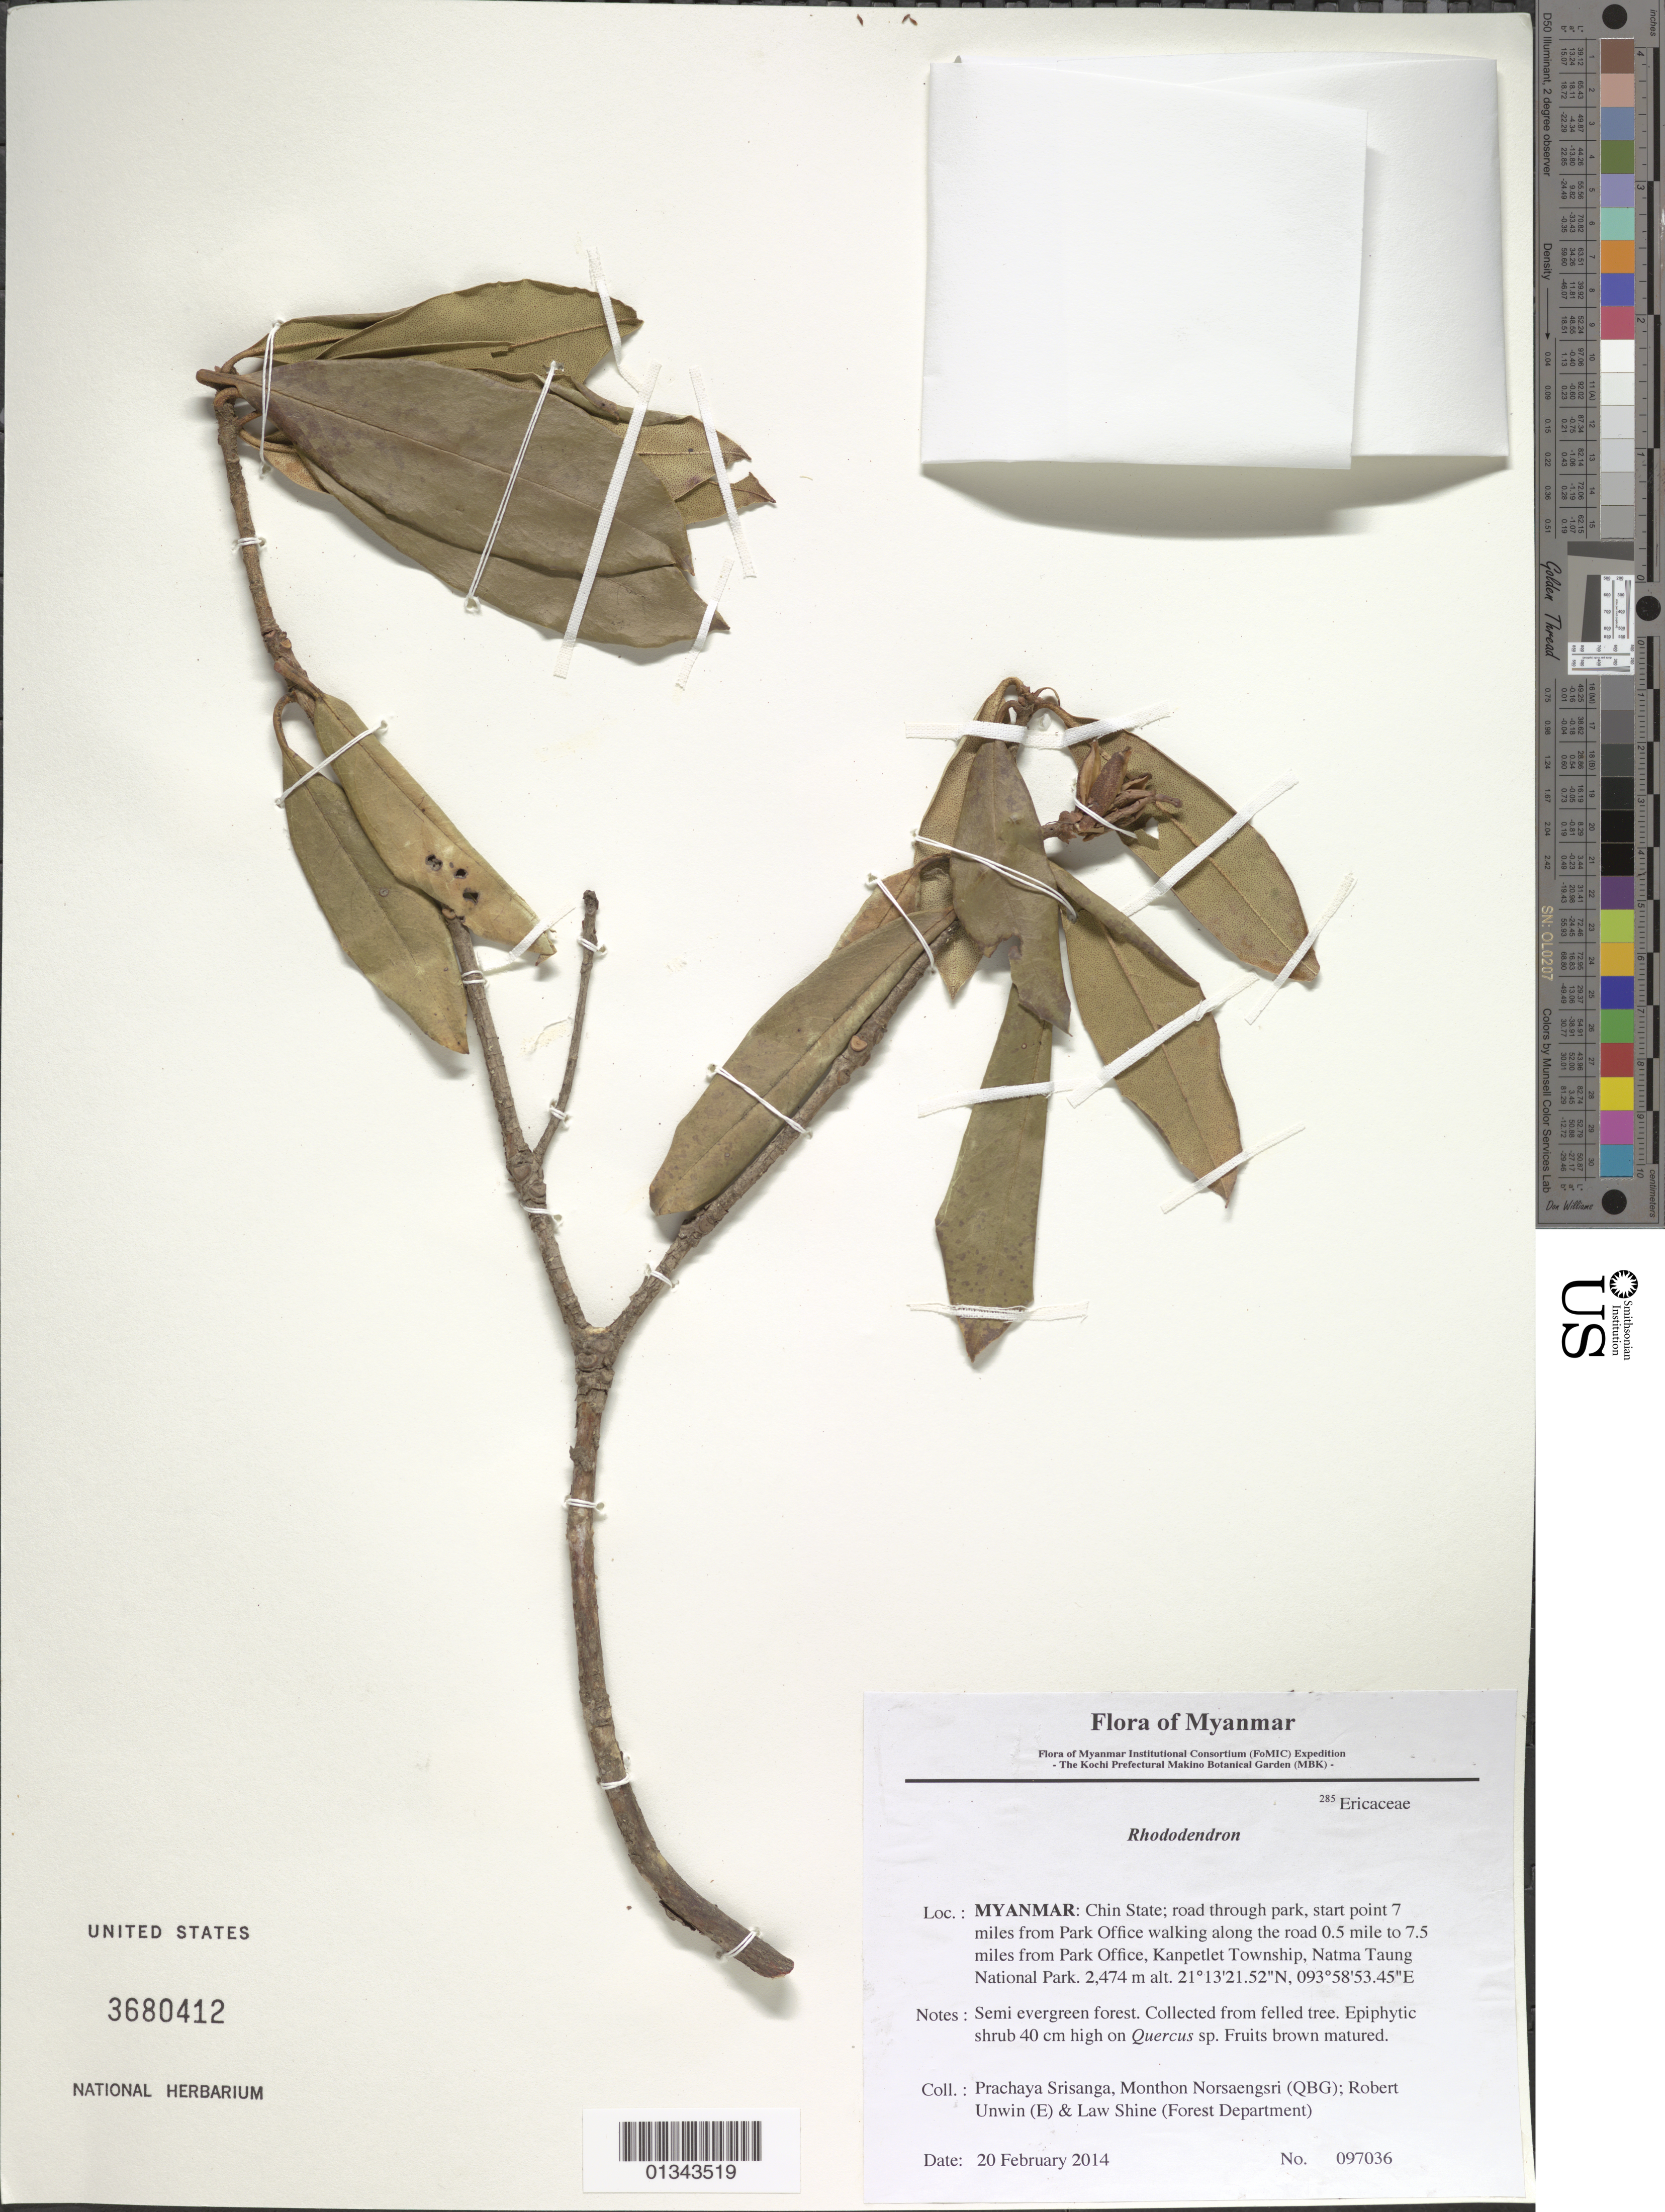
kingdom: Plantae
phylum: Tracheophyta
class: Magnoliopsida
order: Ericales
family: Ericaceae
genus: Rhododendron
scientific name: Rhododendron sp.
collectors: P. Srisanga, M. Norsaengsri, R. Unwin & L. Shine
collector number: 97036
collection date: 2014-02-20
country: Myanmar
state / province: Chin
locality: Road through park, start point 7 miles from Park Office walking along the road 0.5 mile to 7.5 miles from Park Office, Kanpetlet Township, Natma Taung National Park.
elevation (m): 2474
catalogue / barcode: US 3680412